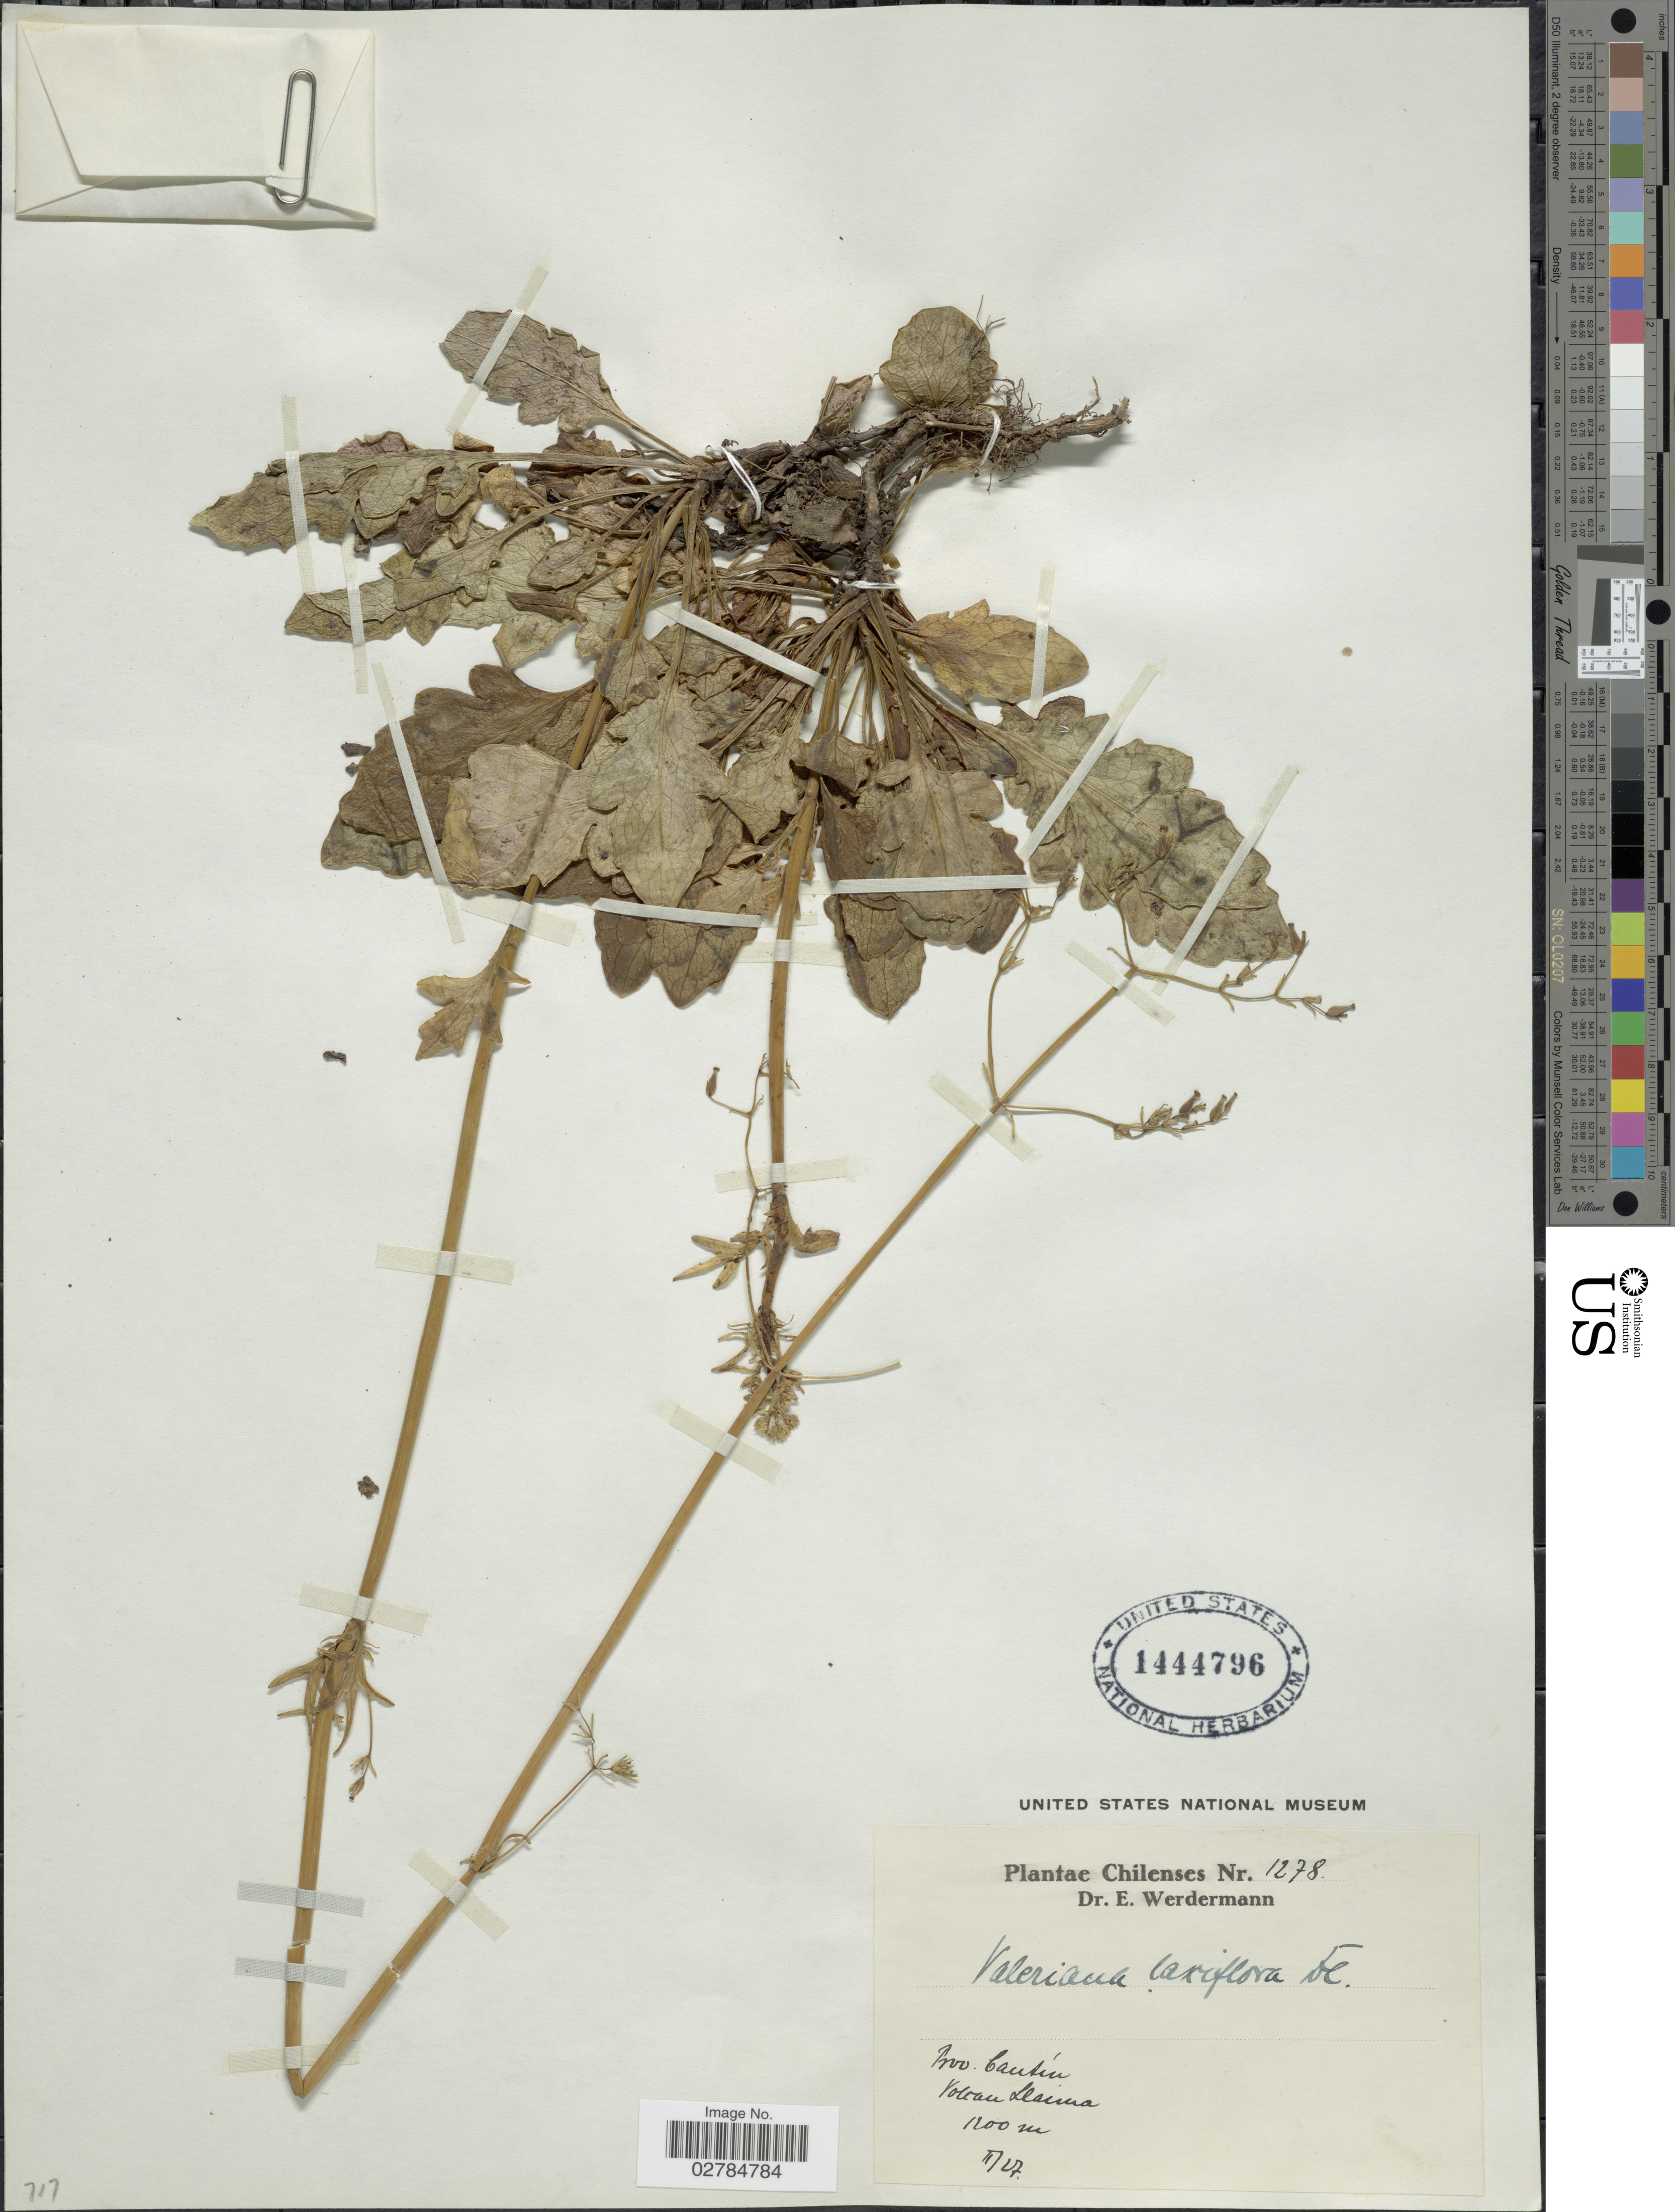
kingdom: Plantae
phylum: Tracheophyta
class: Magnoliopsida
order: Dipsacales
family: Caprifoliaceae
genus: Valeriana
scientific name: Valeriana laxiflora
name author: DC.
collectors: E. Werdermann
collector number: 1278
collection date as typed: Transcribed d/m/y: /11/27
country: Chile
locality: Prov. Cautín. Volcan Llaima.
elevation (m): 1200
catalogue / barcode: US 1444796